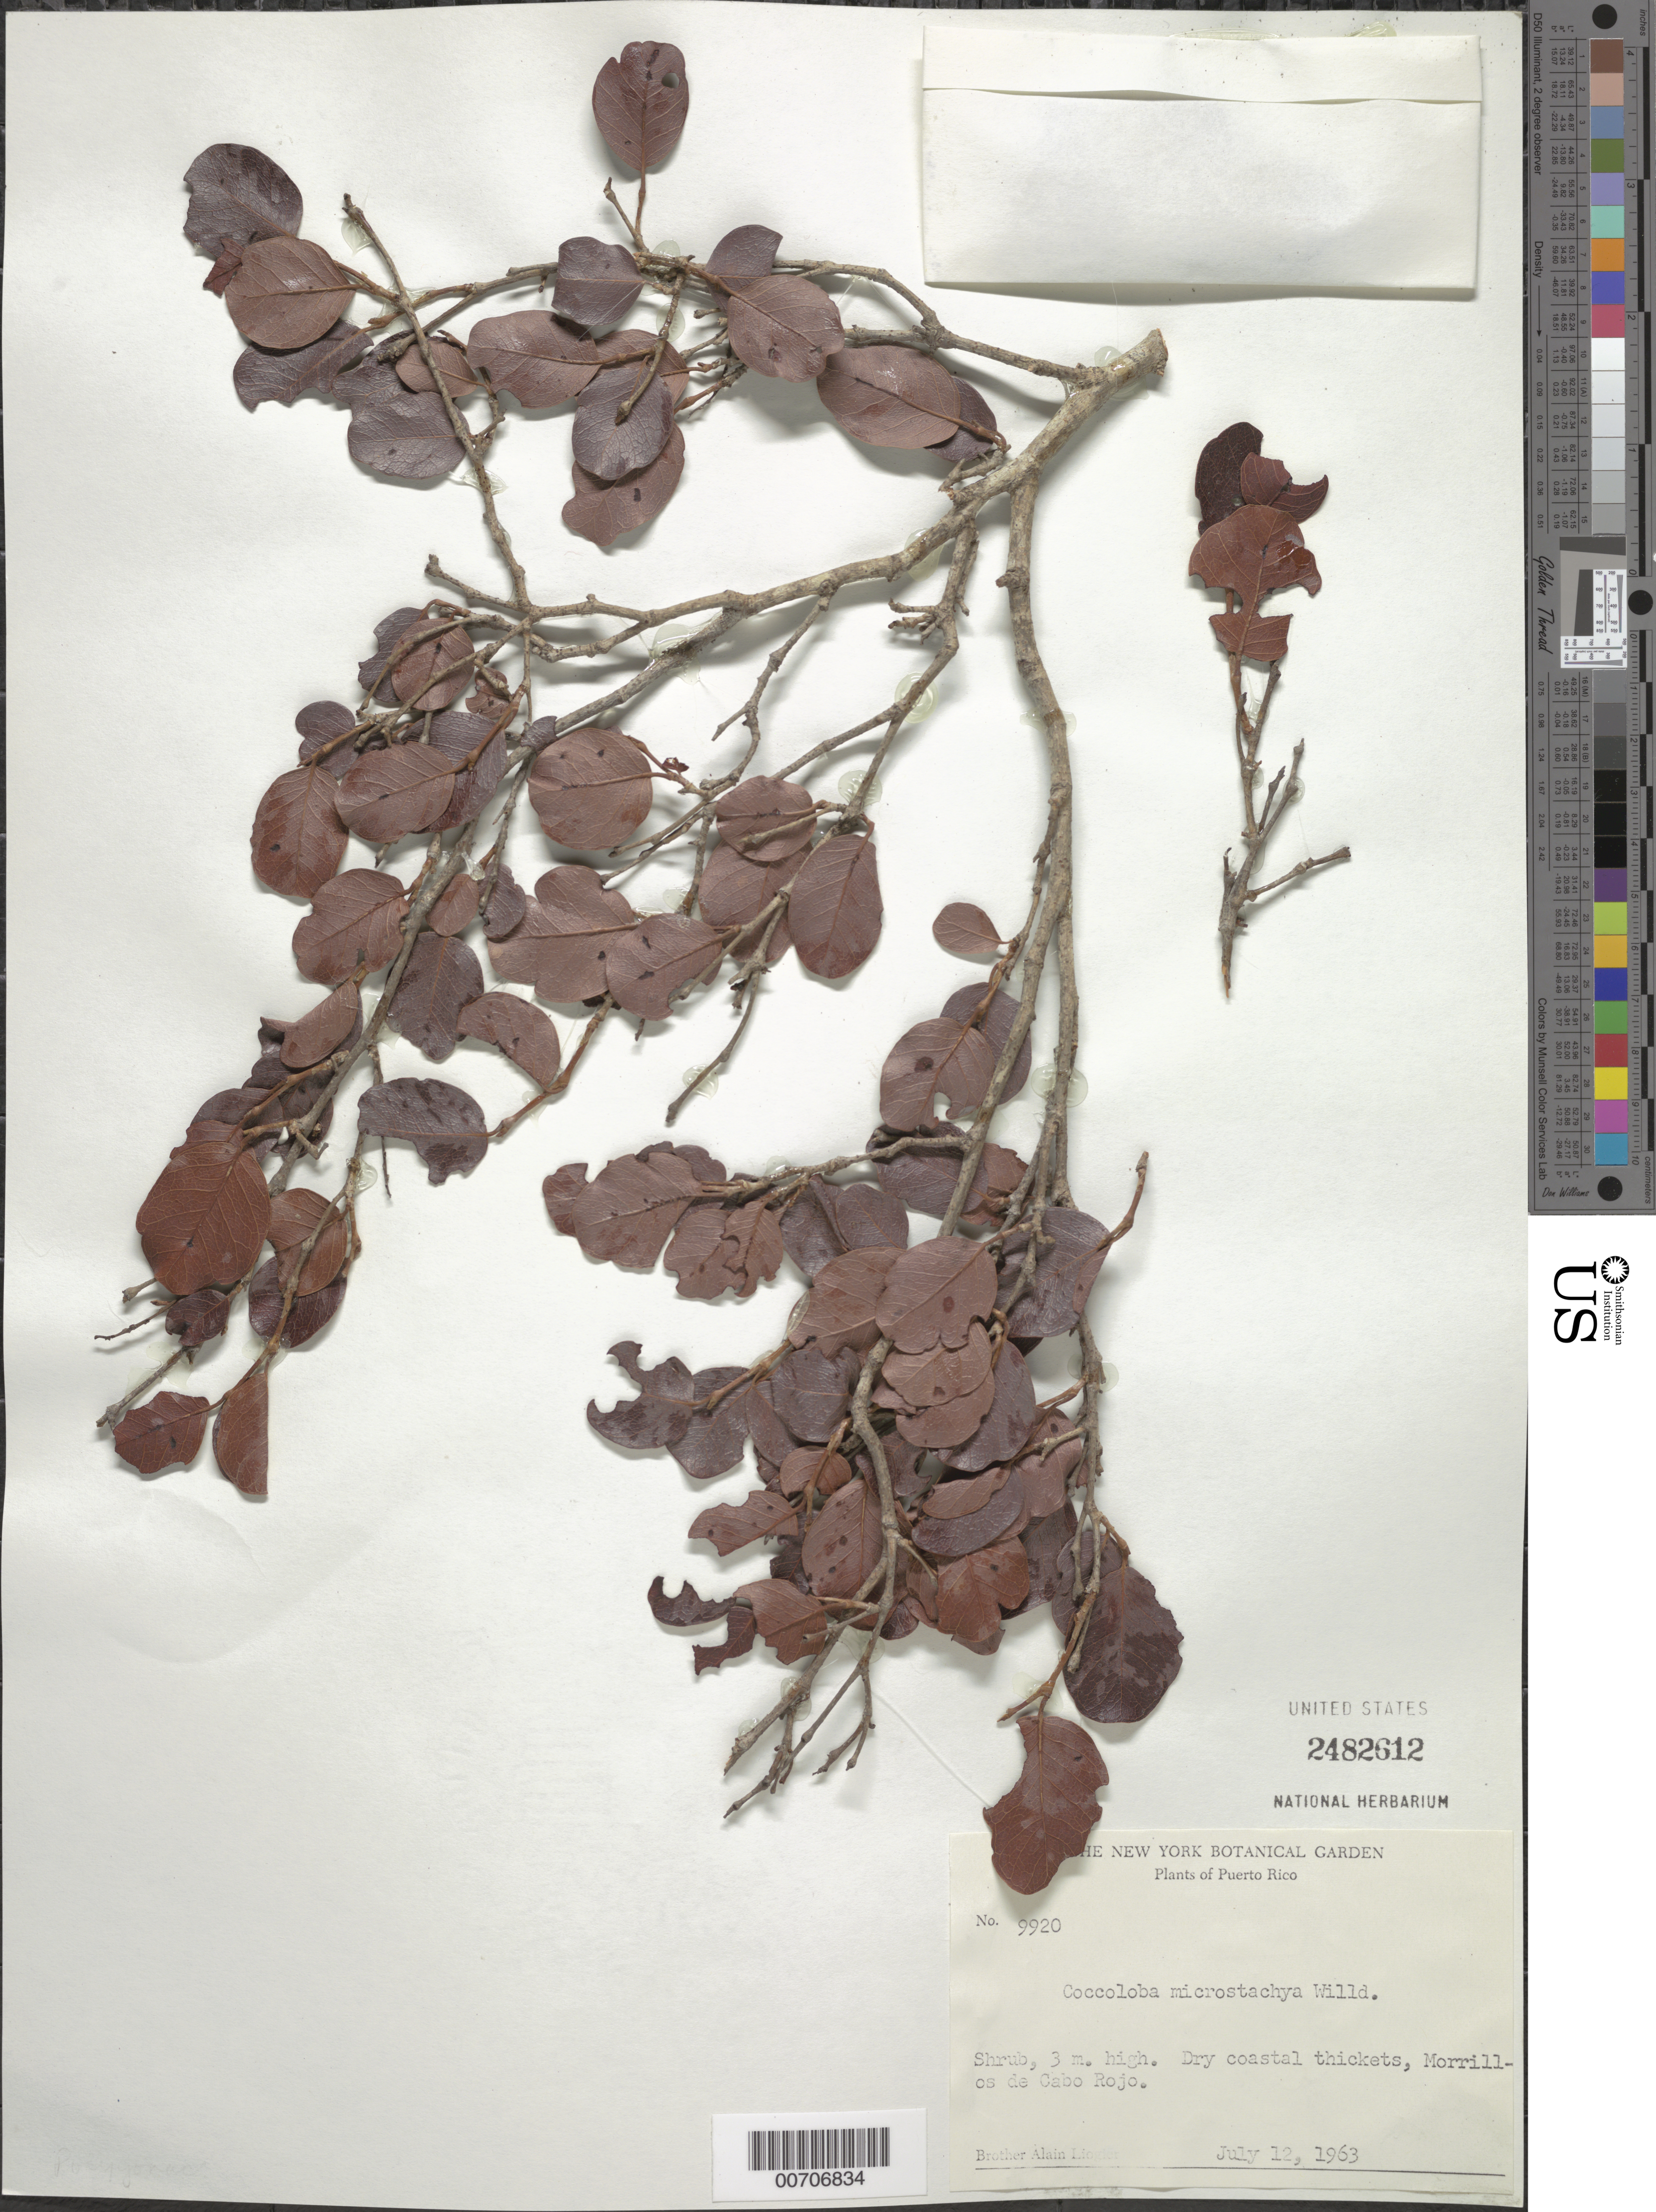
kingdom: Plantae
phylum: Tracheophyta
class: Magnoliopsida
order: Caryophyllales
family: Polygonaceae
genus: Coccoloba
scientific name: Coccoloba microstachya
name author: Willd.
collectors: A. H. Liogier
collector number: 9920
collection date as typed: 12 Jul 1963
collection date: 1963-07-12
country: Puerto Rico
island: Greater Antilles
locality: Morrillos de Cabo Rojo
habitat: Dry coastal thickets.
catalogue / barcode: US 2482612